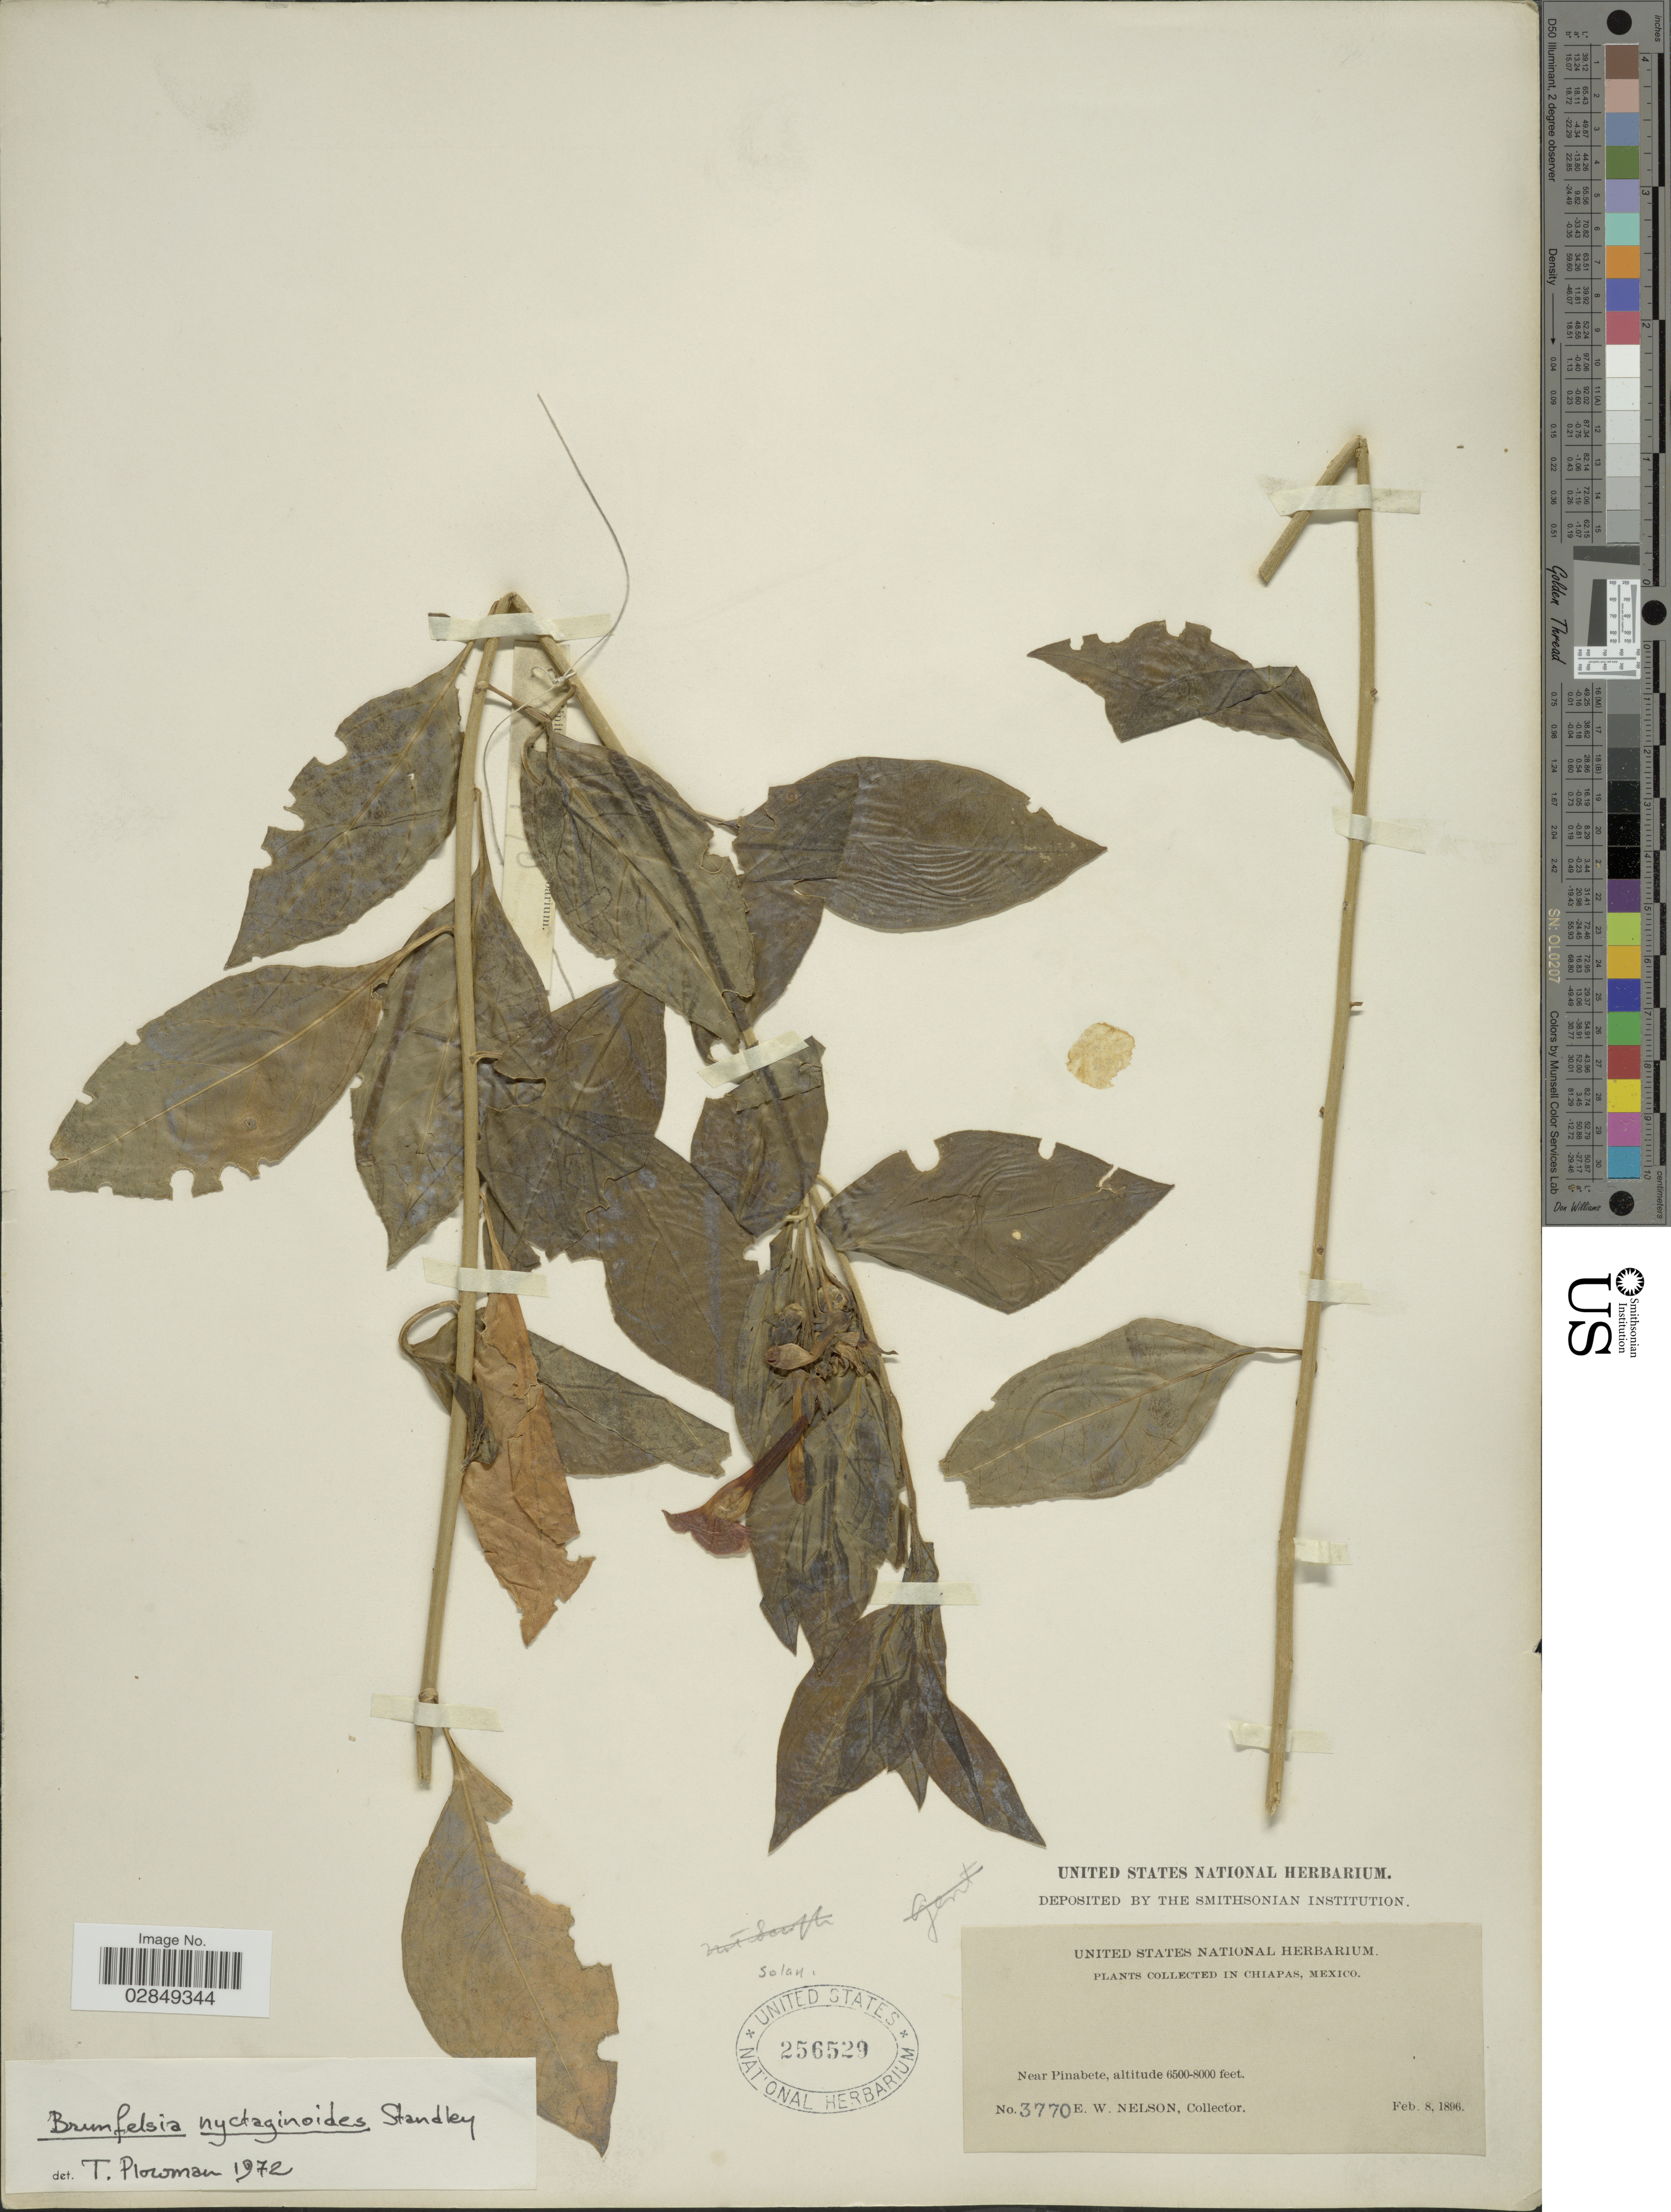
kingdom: Plantae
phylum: Tracheophyta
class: Magnoliopsida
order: Solanales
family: Solanaceae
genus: Brunfelsia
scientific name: Brunfelsia nyctaginoides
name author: Standl.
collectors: E. W. Nelson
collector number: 3770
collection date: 1896-02-08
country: Mexico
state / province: Chiapas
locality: Near Pinabete.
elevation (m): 1981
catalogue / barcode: US 256529